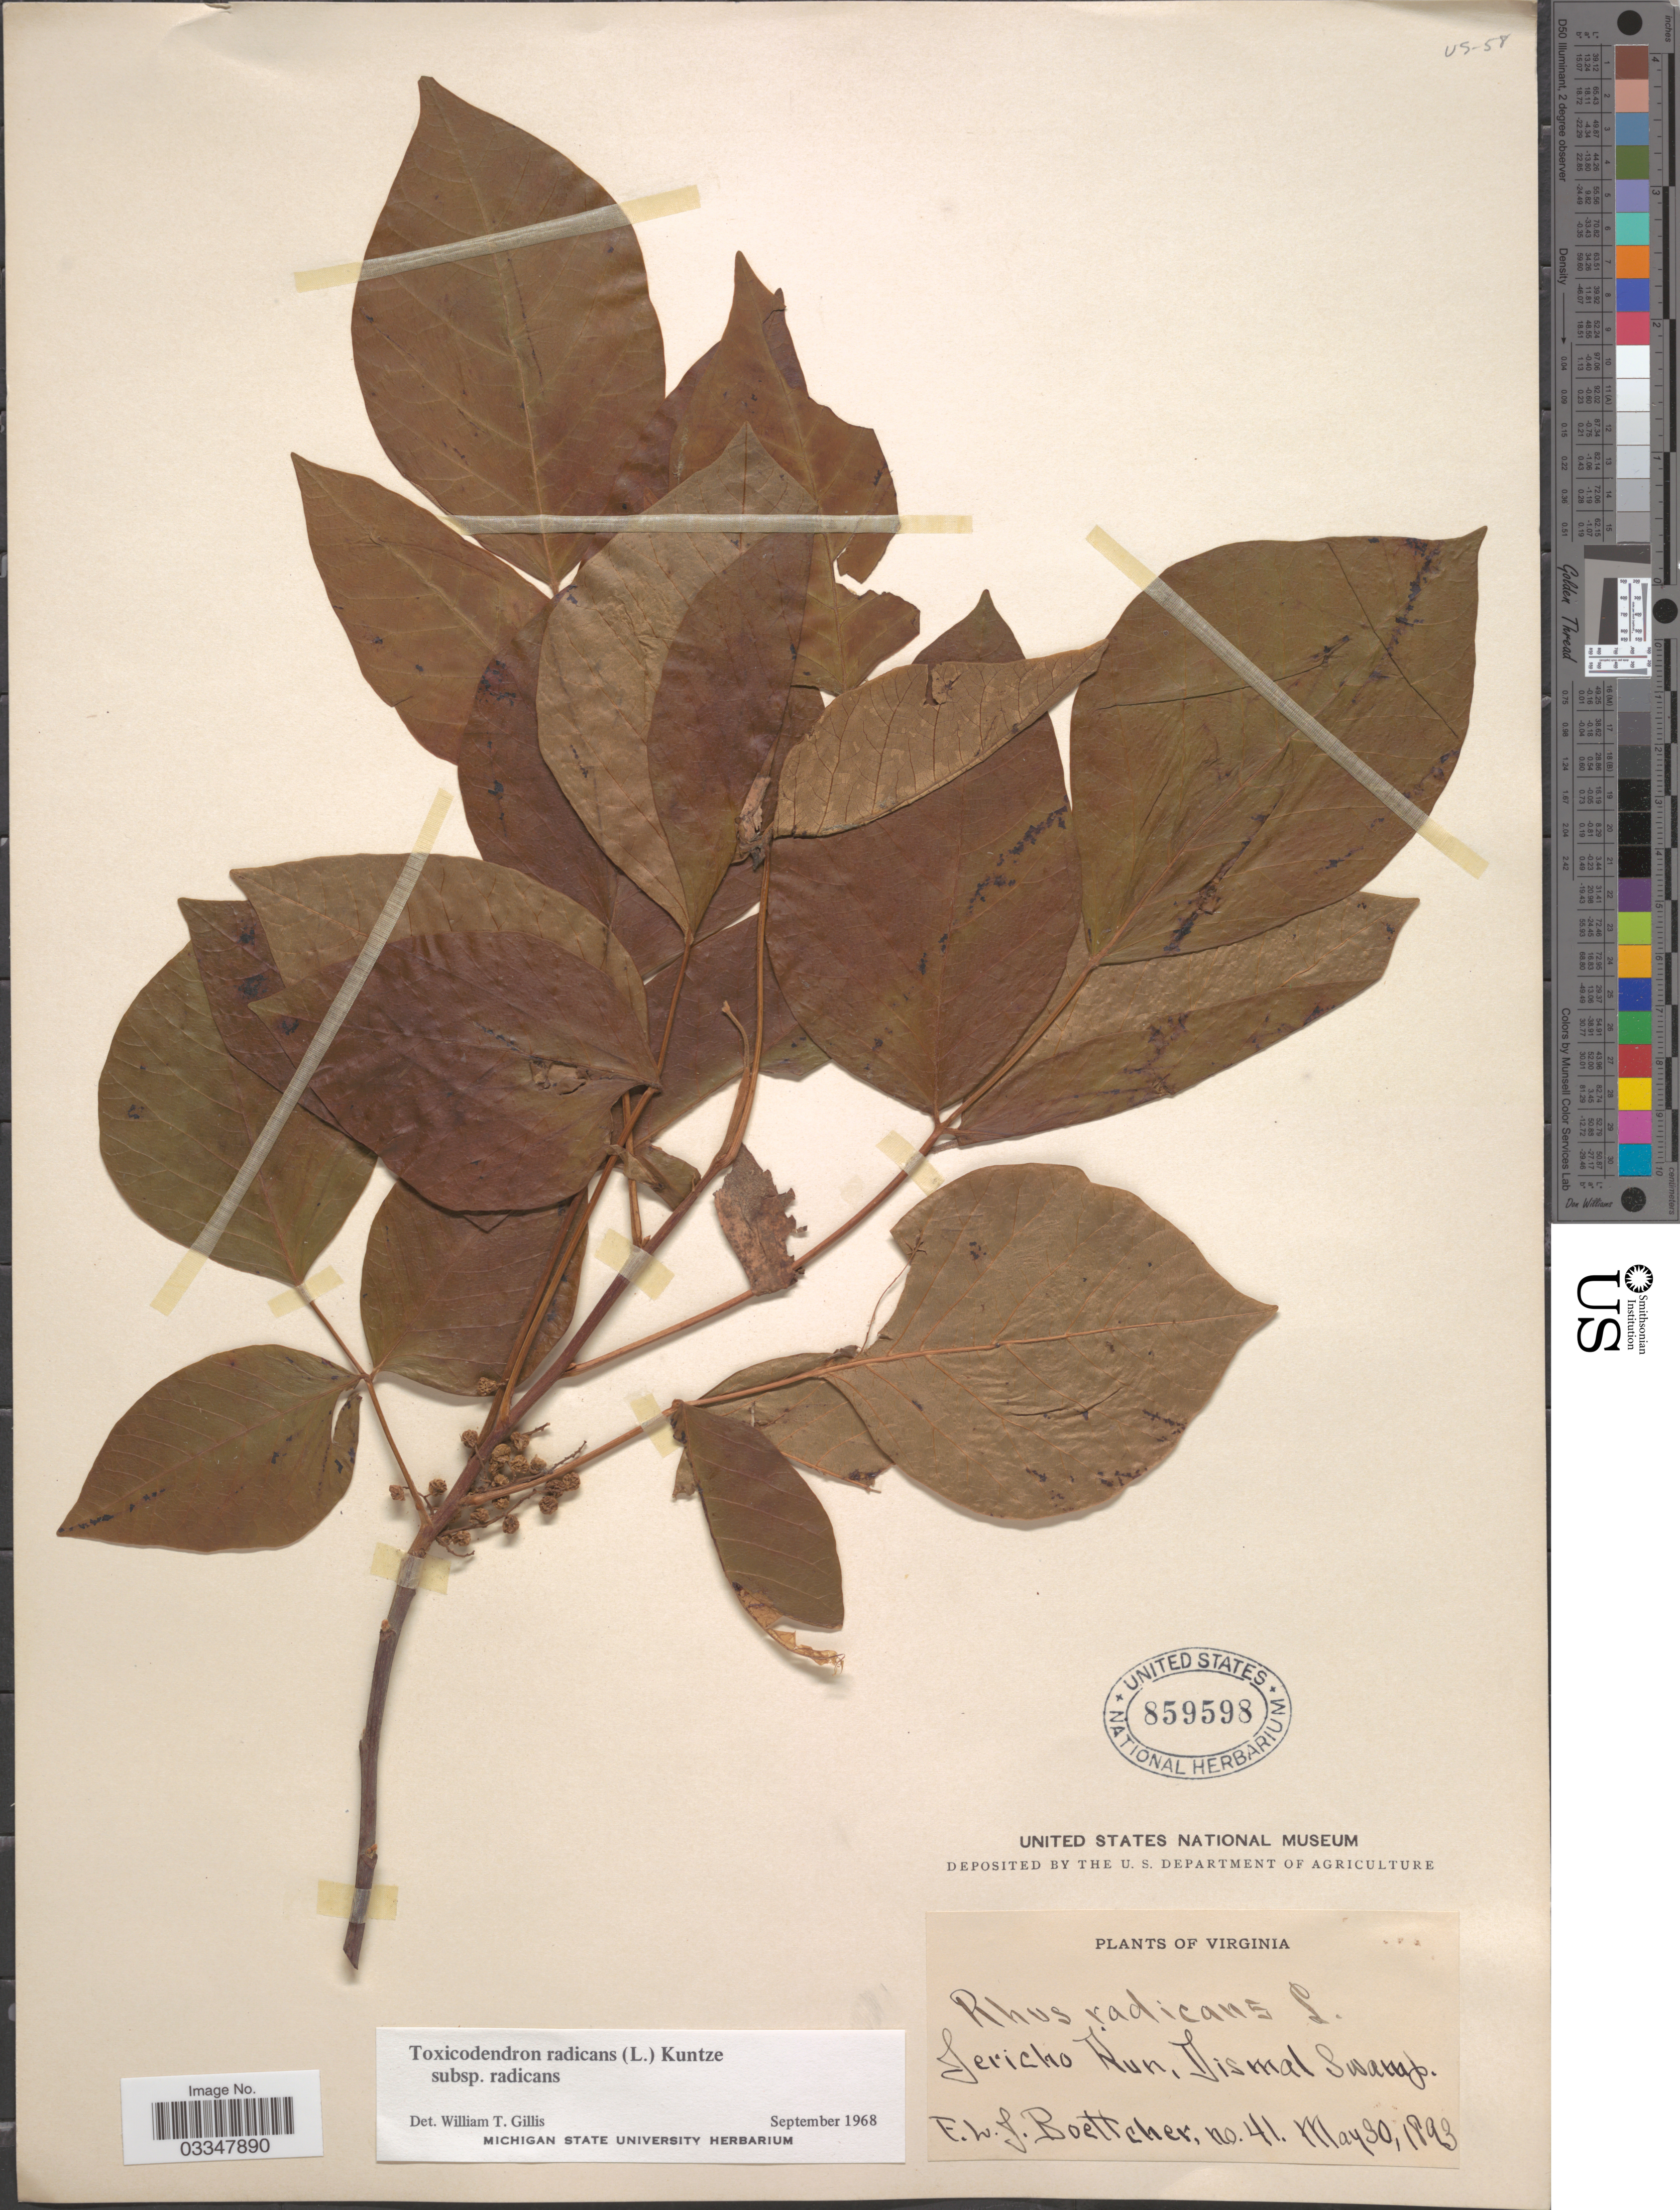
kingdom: Plantae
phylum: Tracheophyta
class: Magnoliopsida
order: Sapindales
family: Anacardiaceae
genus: Toxicodendron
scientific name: Toxicodendron radicans subsp. radicans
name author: (L.) Kuntze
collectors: F. Boettcher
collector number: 41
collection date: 1893-05-30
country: United States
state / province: Virginia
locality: Jericho Run, Dismal Swamp.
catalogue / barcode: US 589598